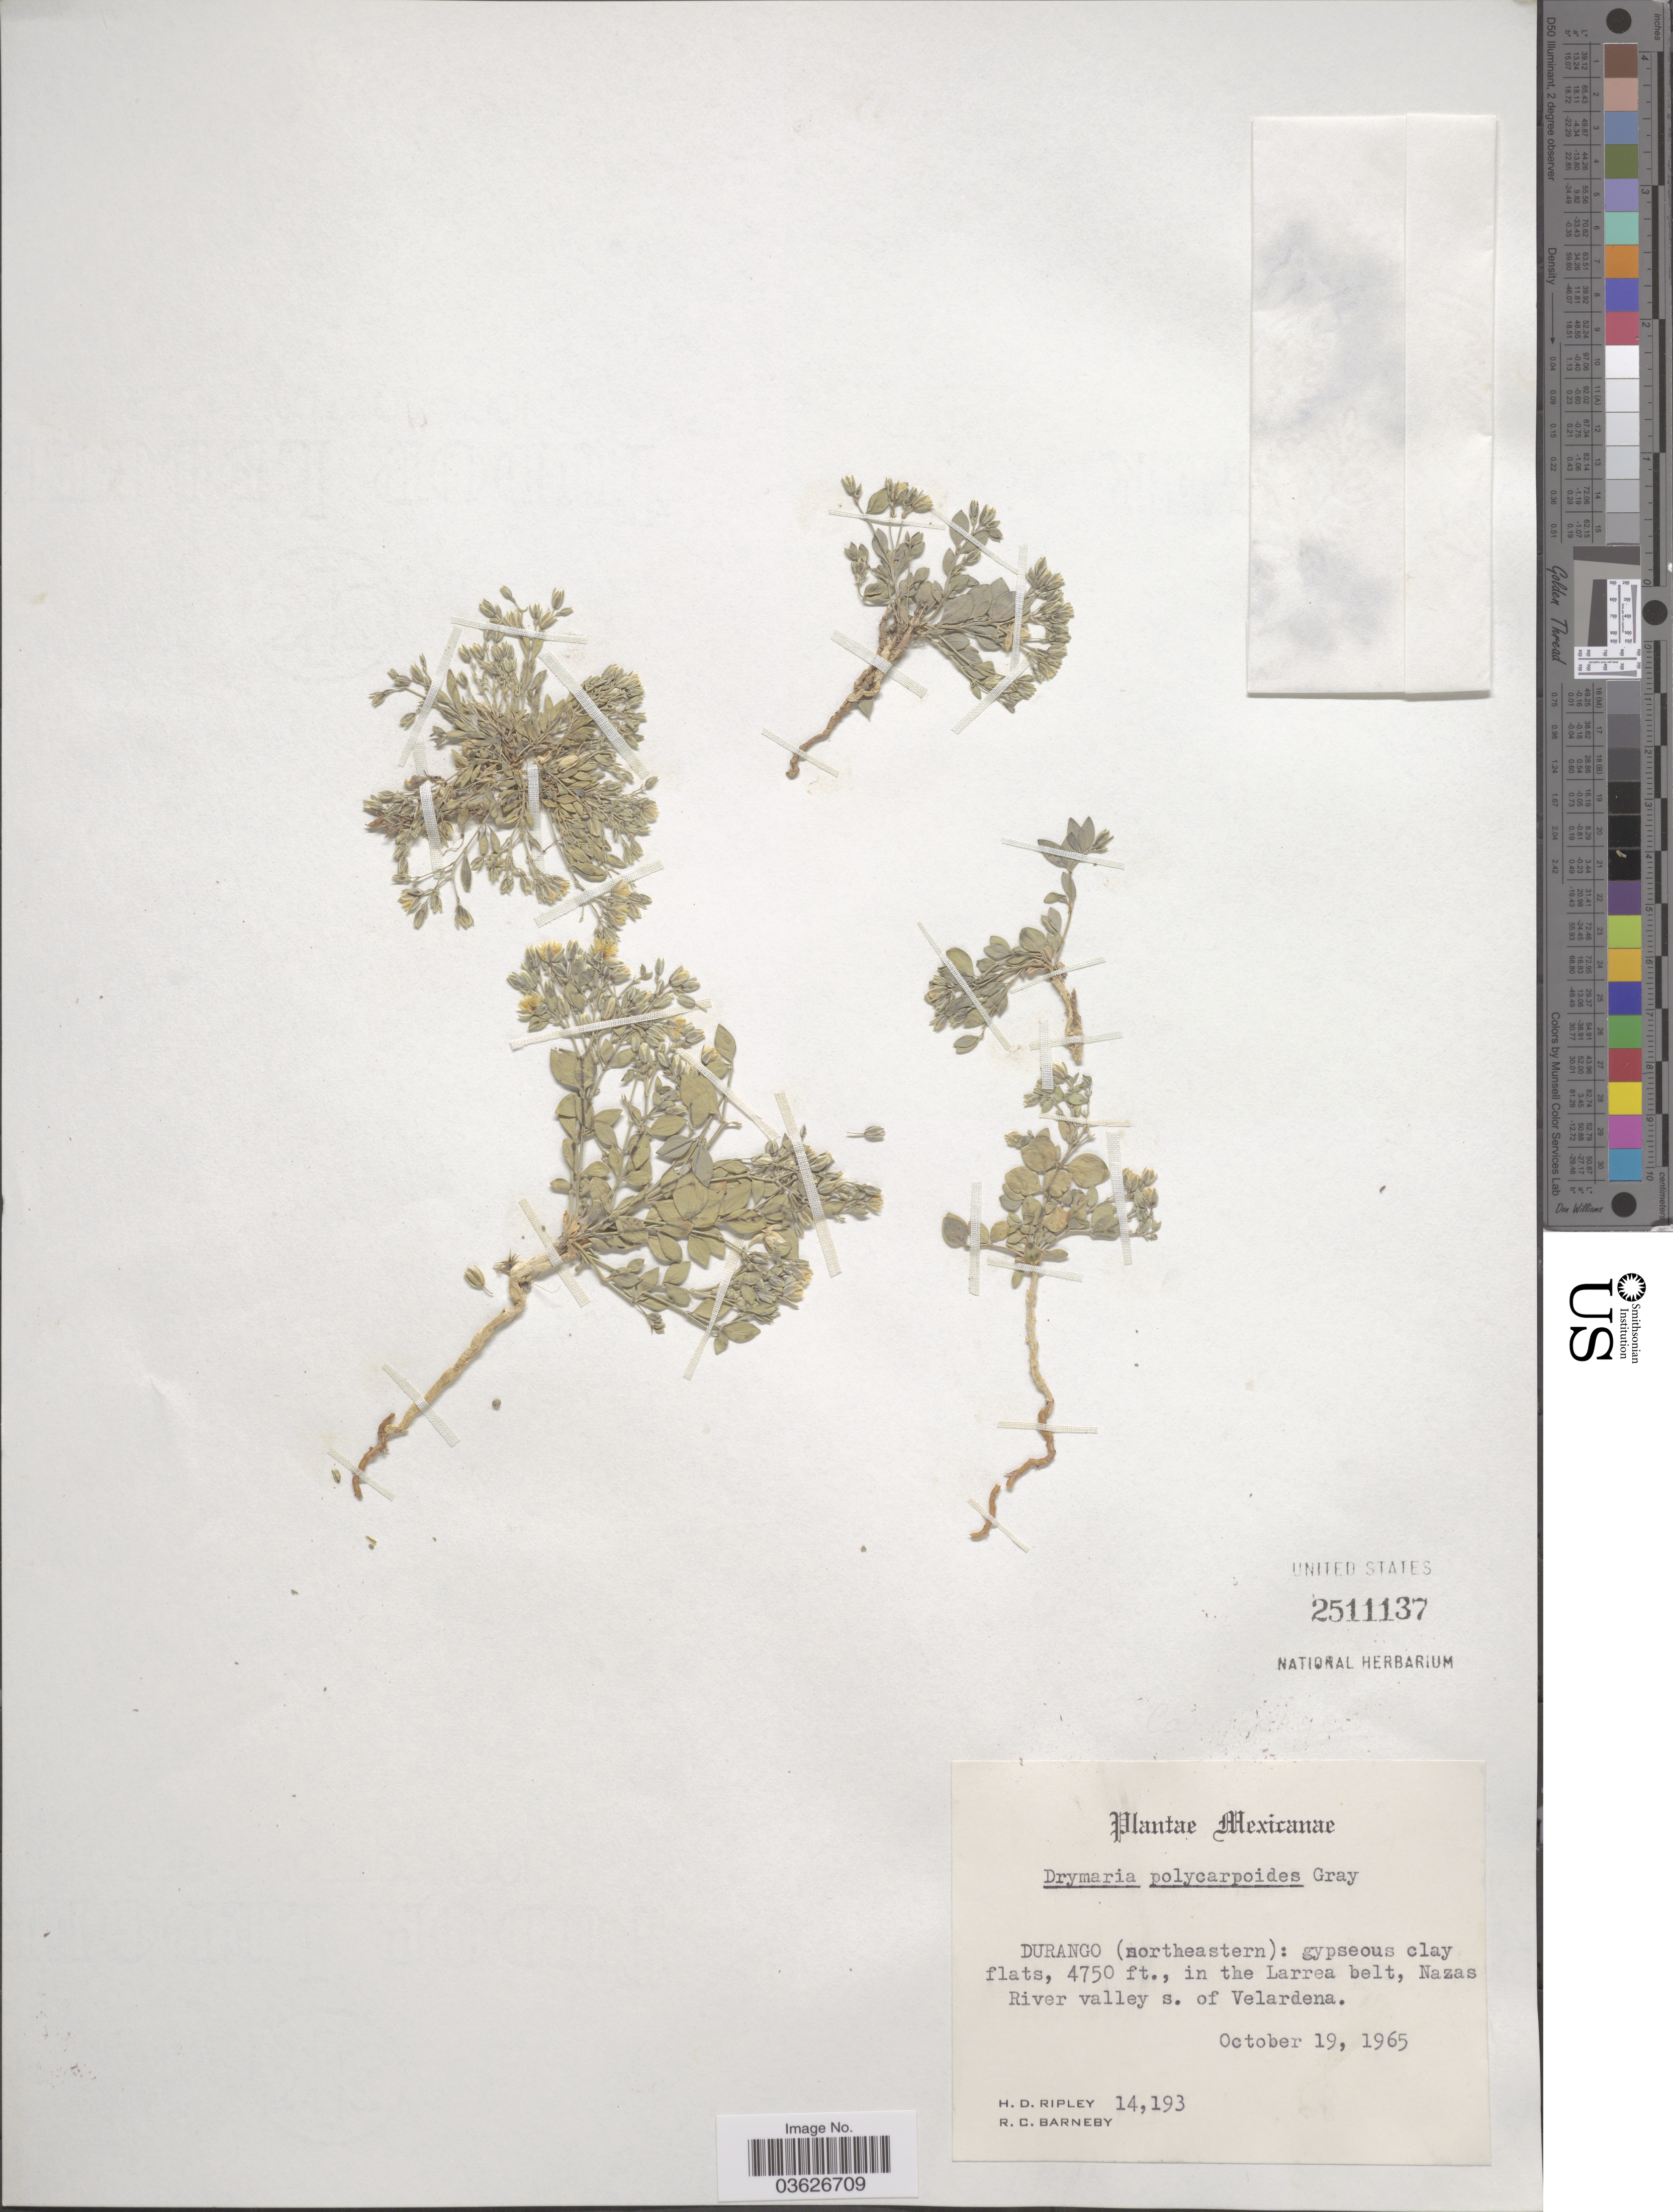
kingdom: Plantae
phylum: Tracheophyta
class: Magnoliopsida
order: Caryophyllales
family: Caryophyllaceae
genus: Drymaria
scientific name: Drymaria polycarpoides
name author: A. Gray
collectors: H. Ripley & R. C. Barneby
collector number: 14193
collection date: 1965-10-19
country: Mexico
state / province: Durango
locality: (Northeastern): in the Larrea belt, Nazas River valley s. of Velardena.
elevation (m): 1448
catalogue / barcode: US 2511137